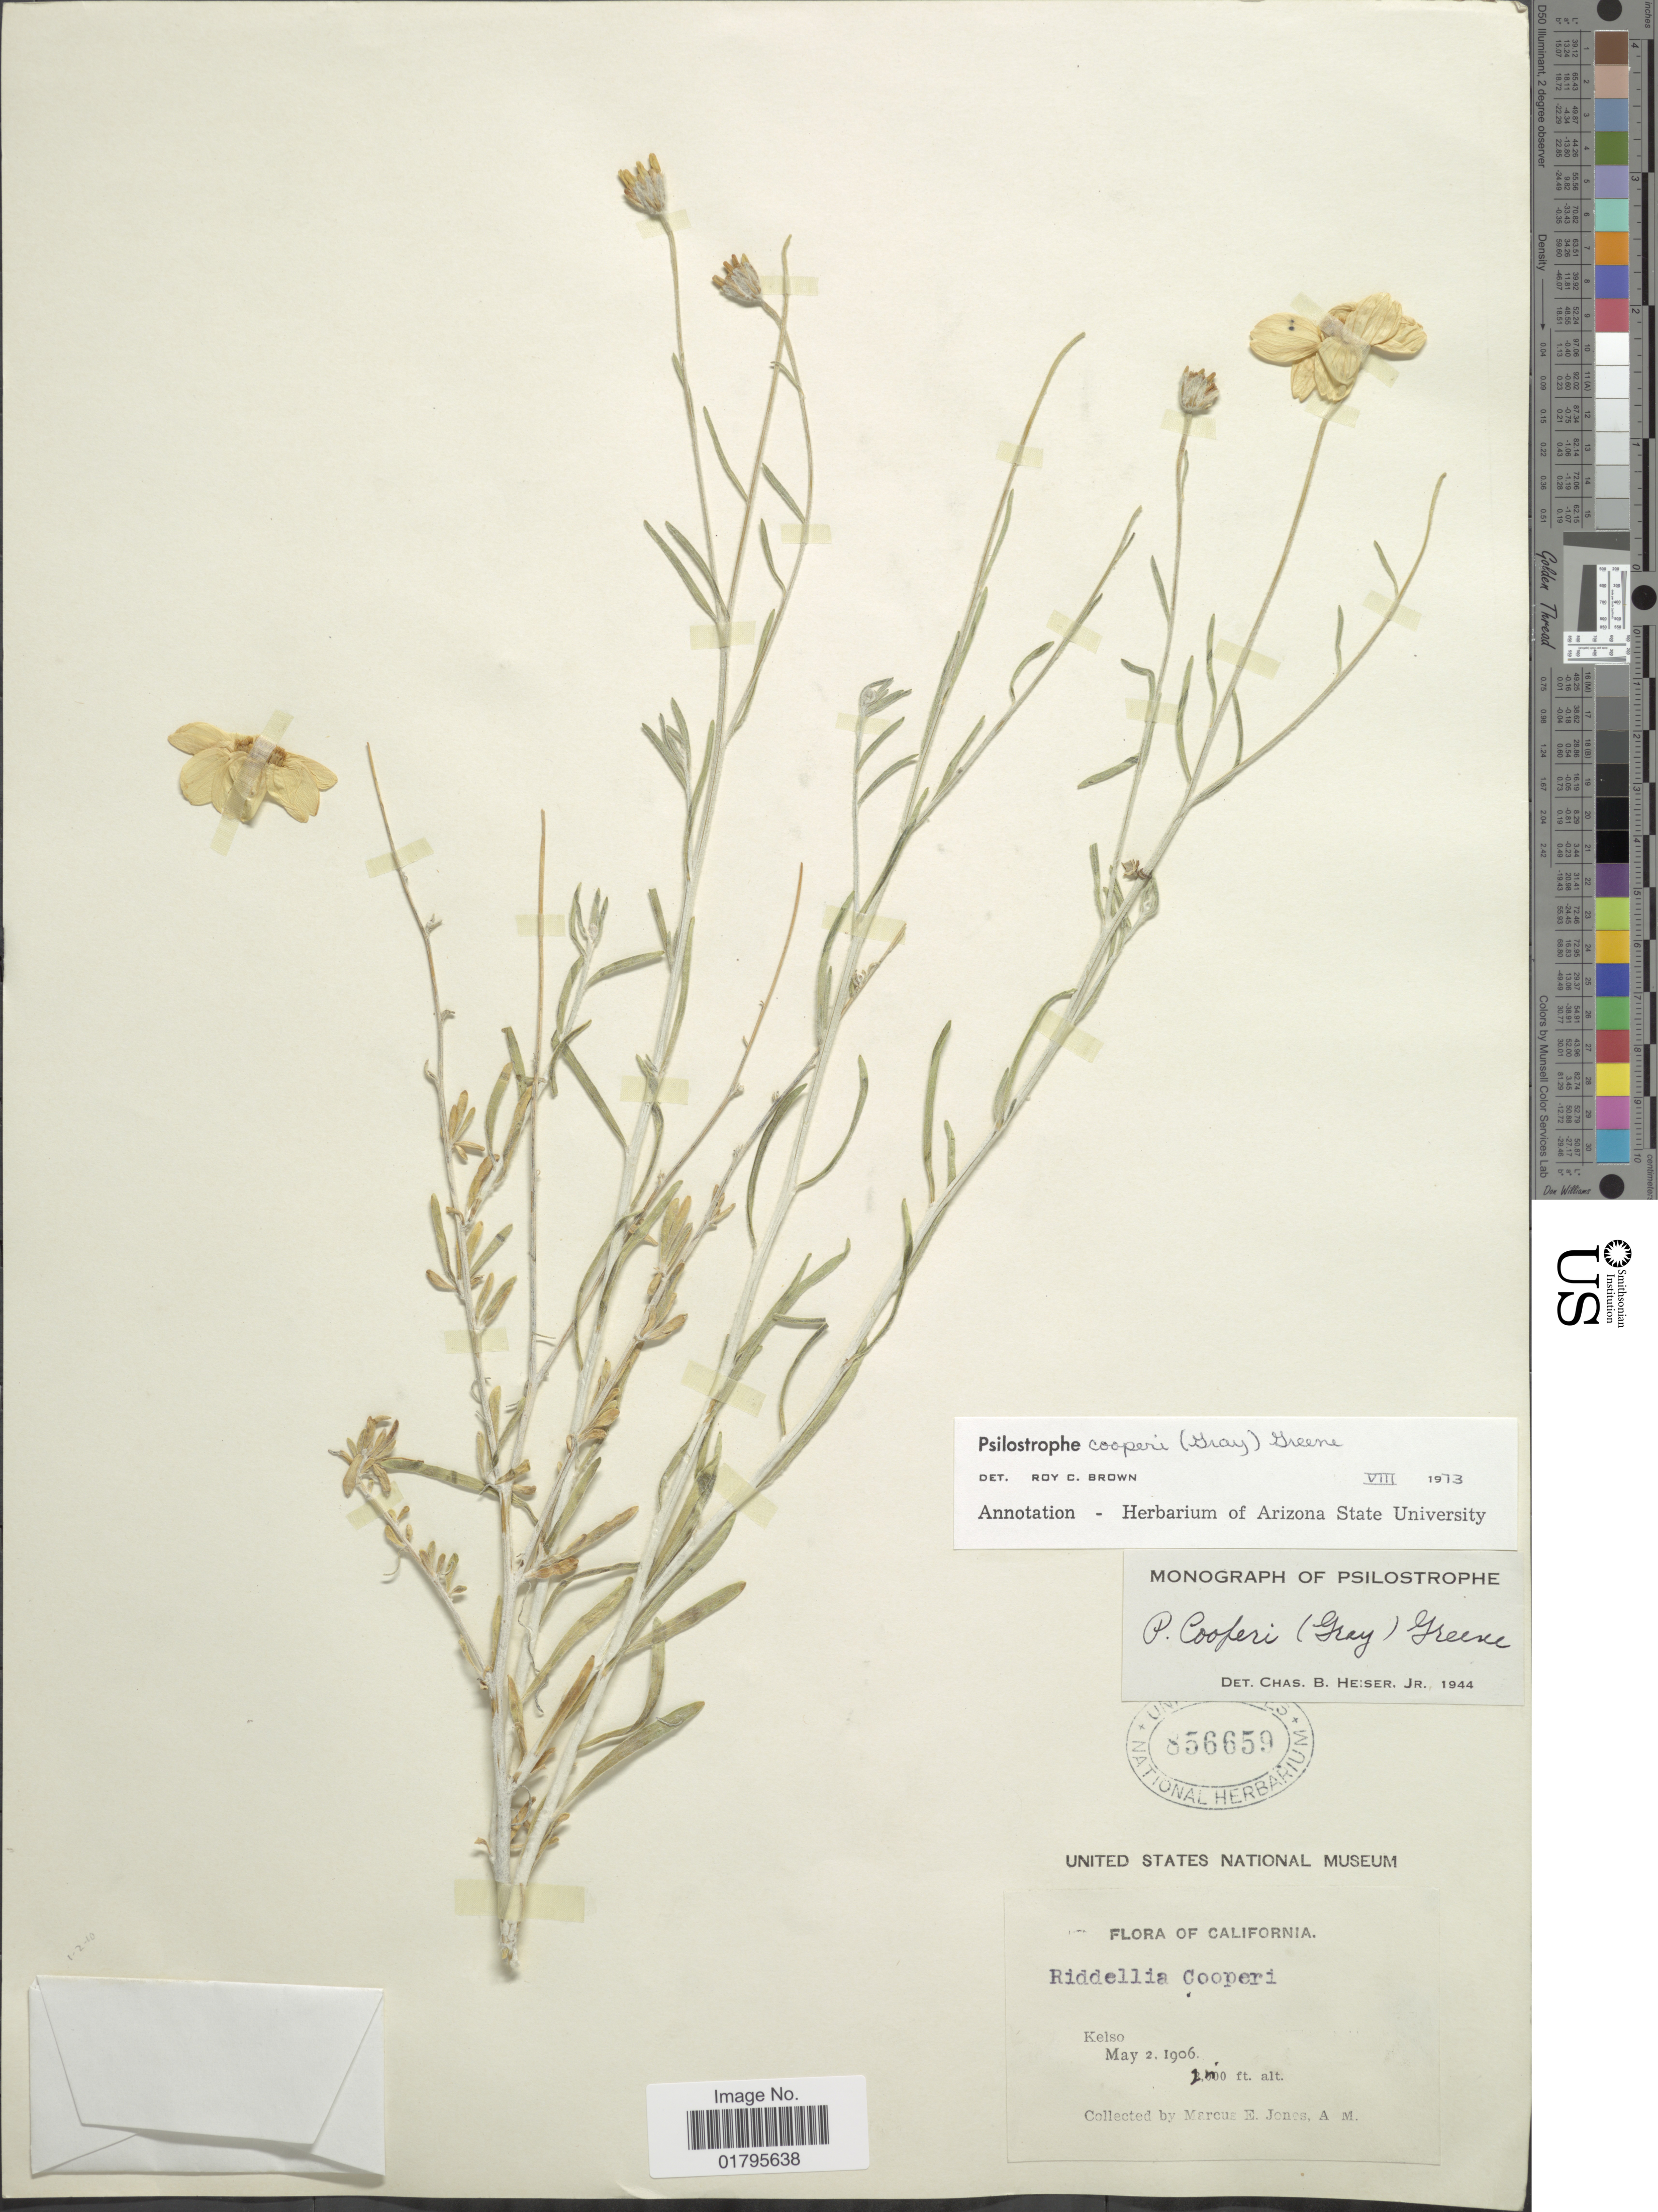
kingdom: Plantae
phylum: Tracheophyta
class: Magnoliopsida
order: Asterales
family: Asteraceae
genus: Psilostrophe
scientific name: Psilostrophe cooperi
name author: (A. Gray) Greene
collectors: M. E. Jones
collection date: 1906-05-02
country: United States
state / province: California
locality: Kelso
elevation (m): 640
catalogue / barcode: US 856659